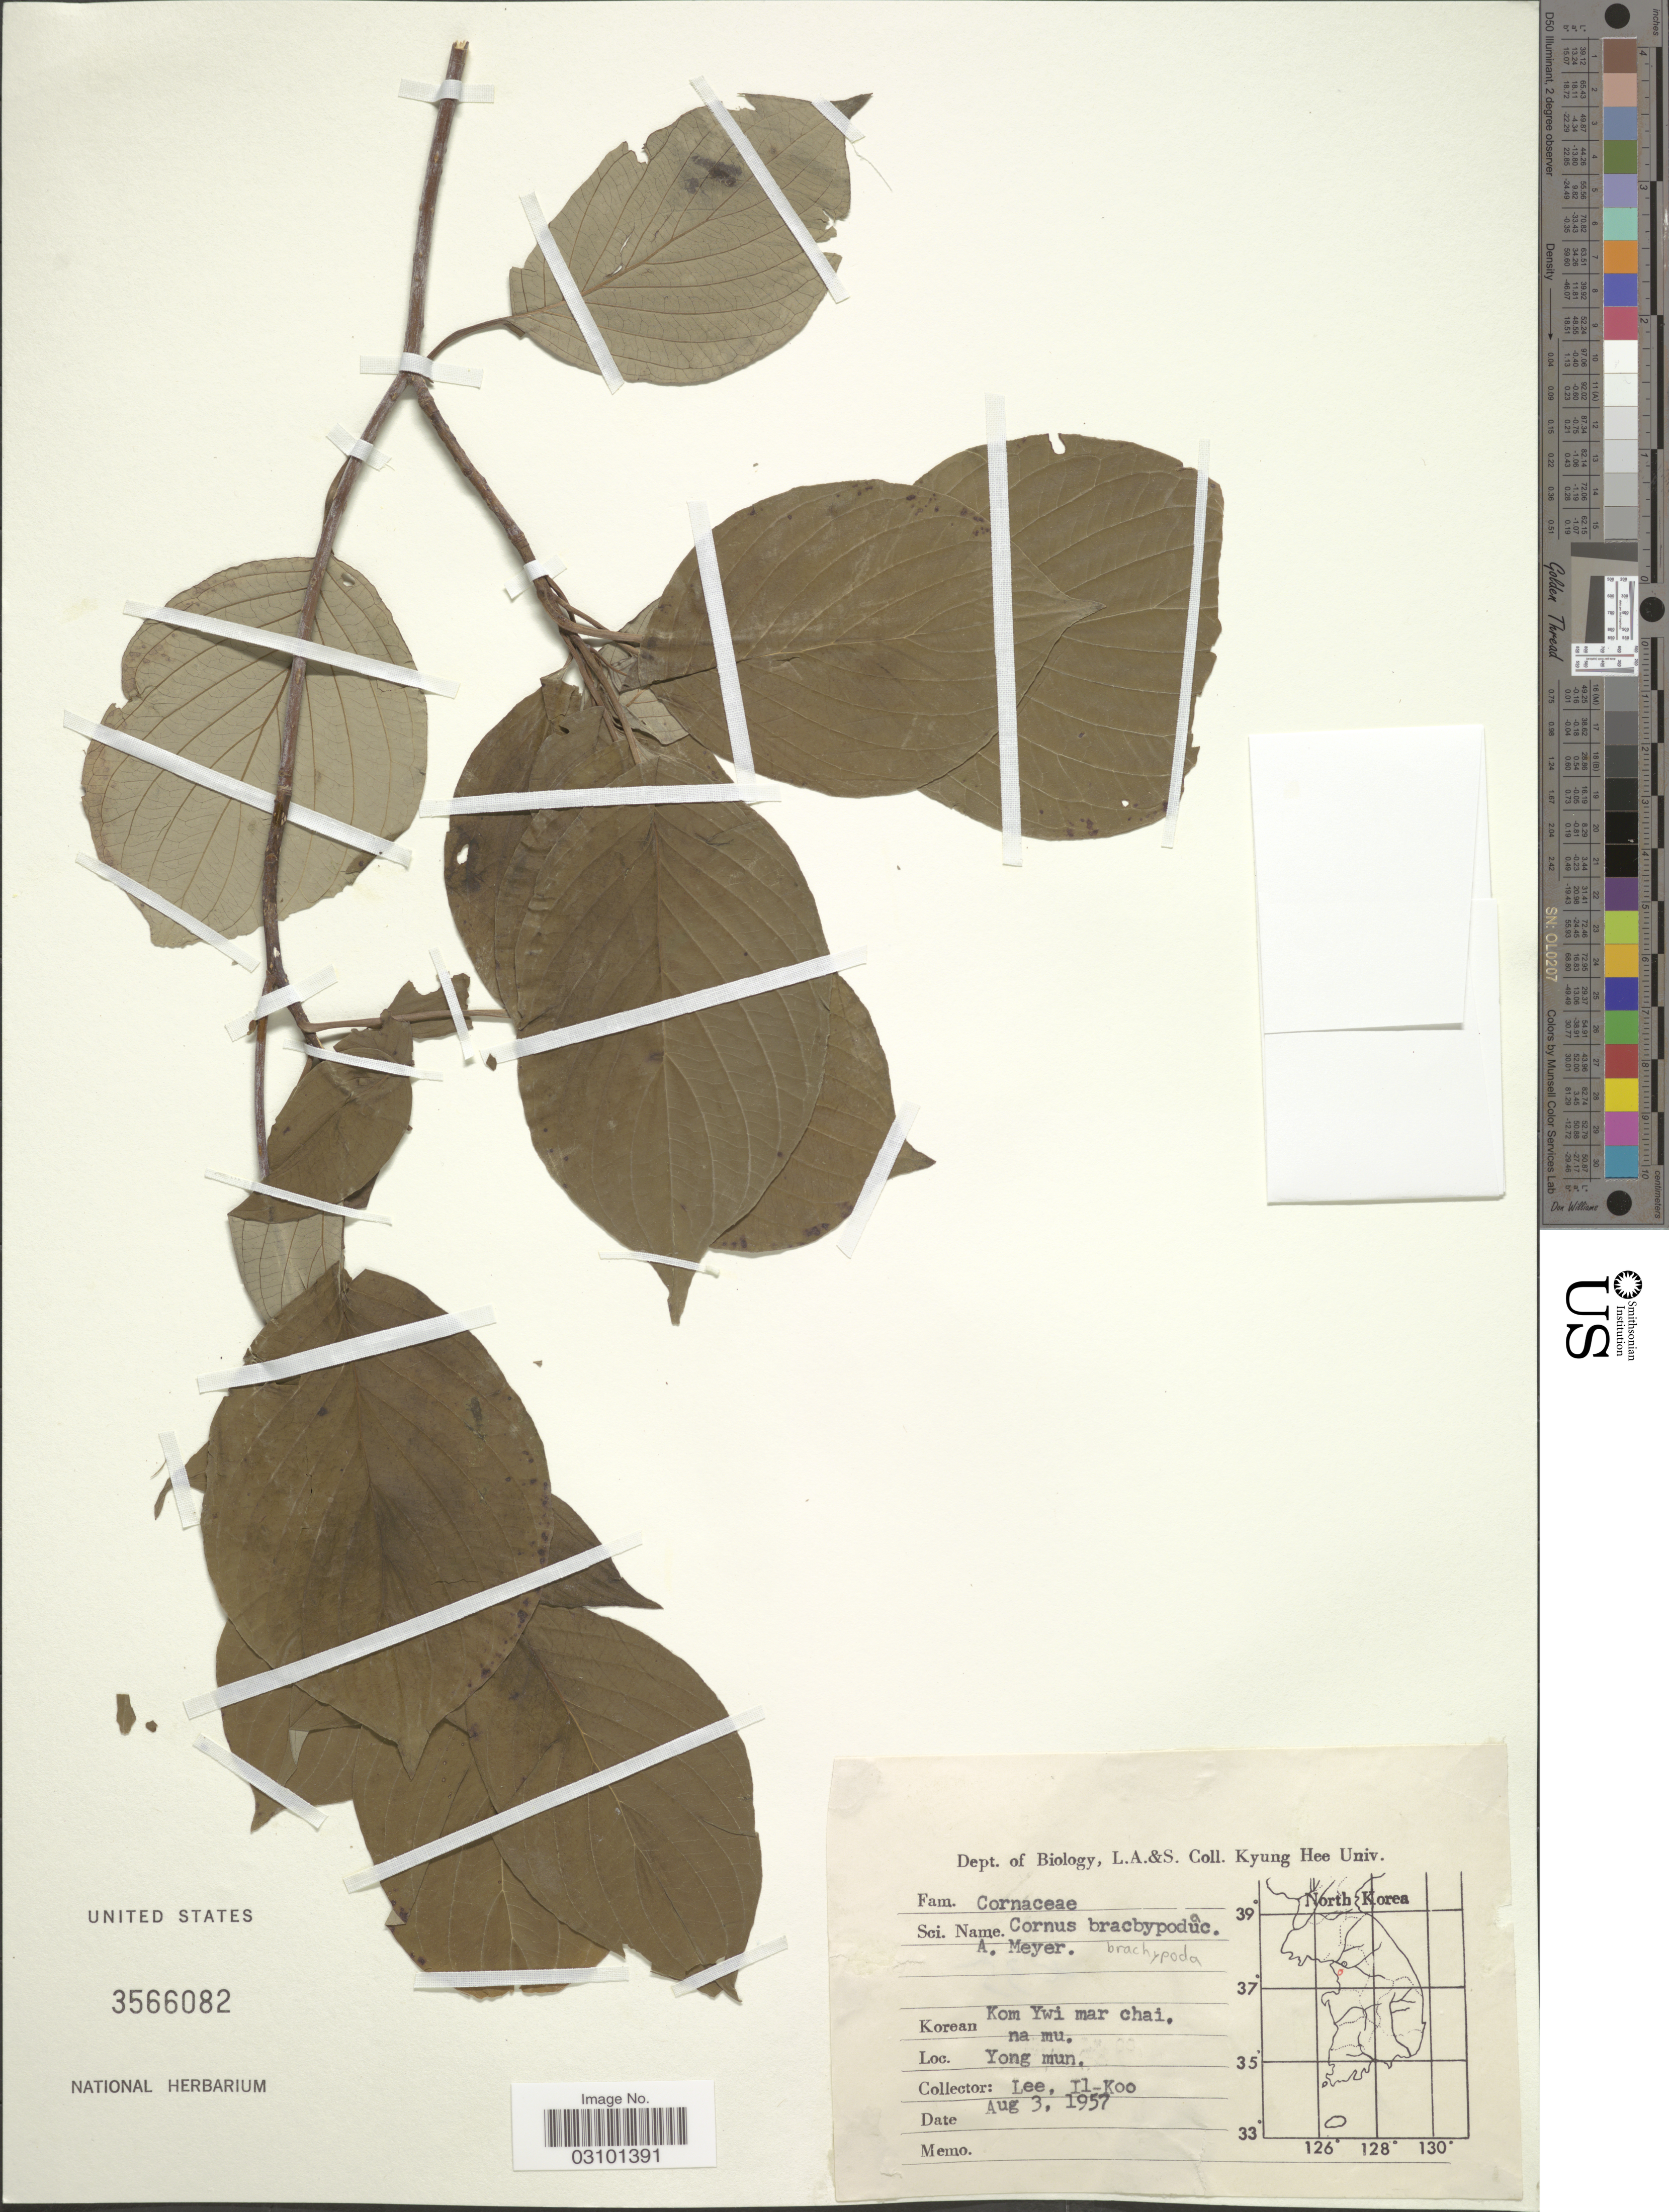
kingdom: Plantae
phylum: Tracheophyta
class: Magnoliopsida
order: Cornales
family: Cornaceae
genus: Cornus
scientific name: Cornus brachypoda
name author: C.A. Mey.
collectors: Il-Ko Lee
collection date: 1957-08-03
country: South Korea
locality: Yong mun.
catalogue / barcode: US 3566082